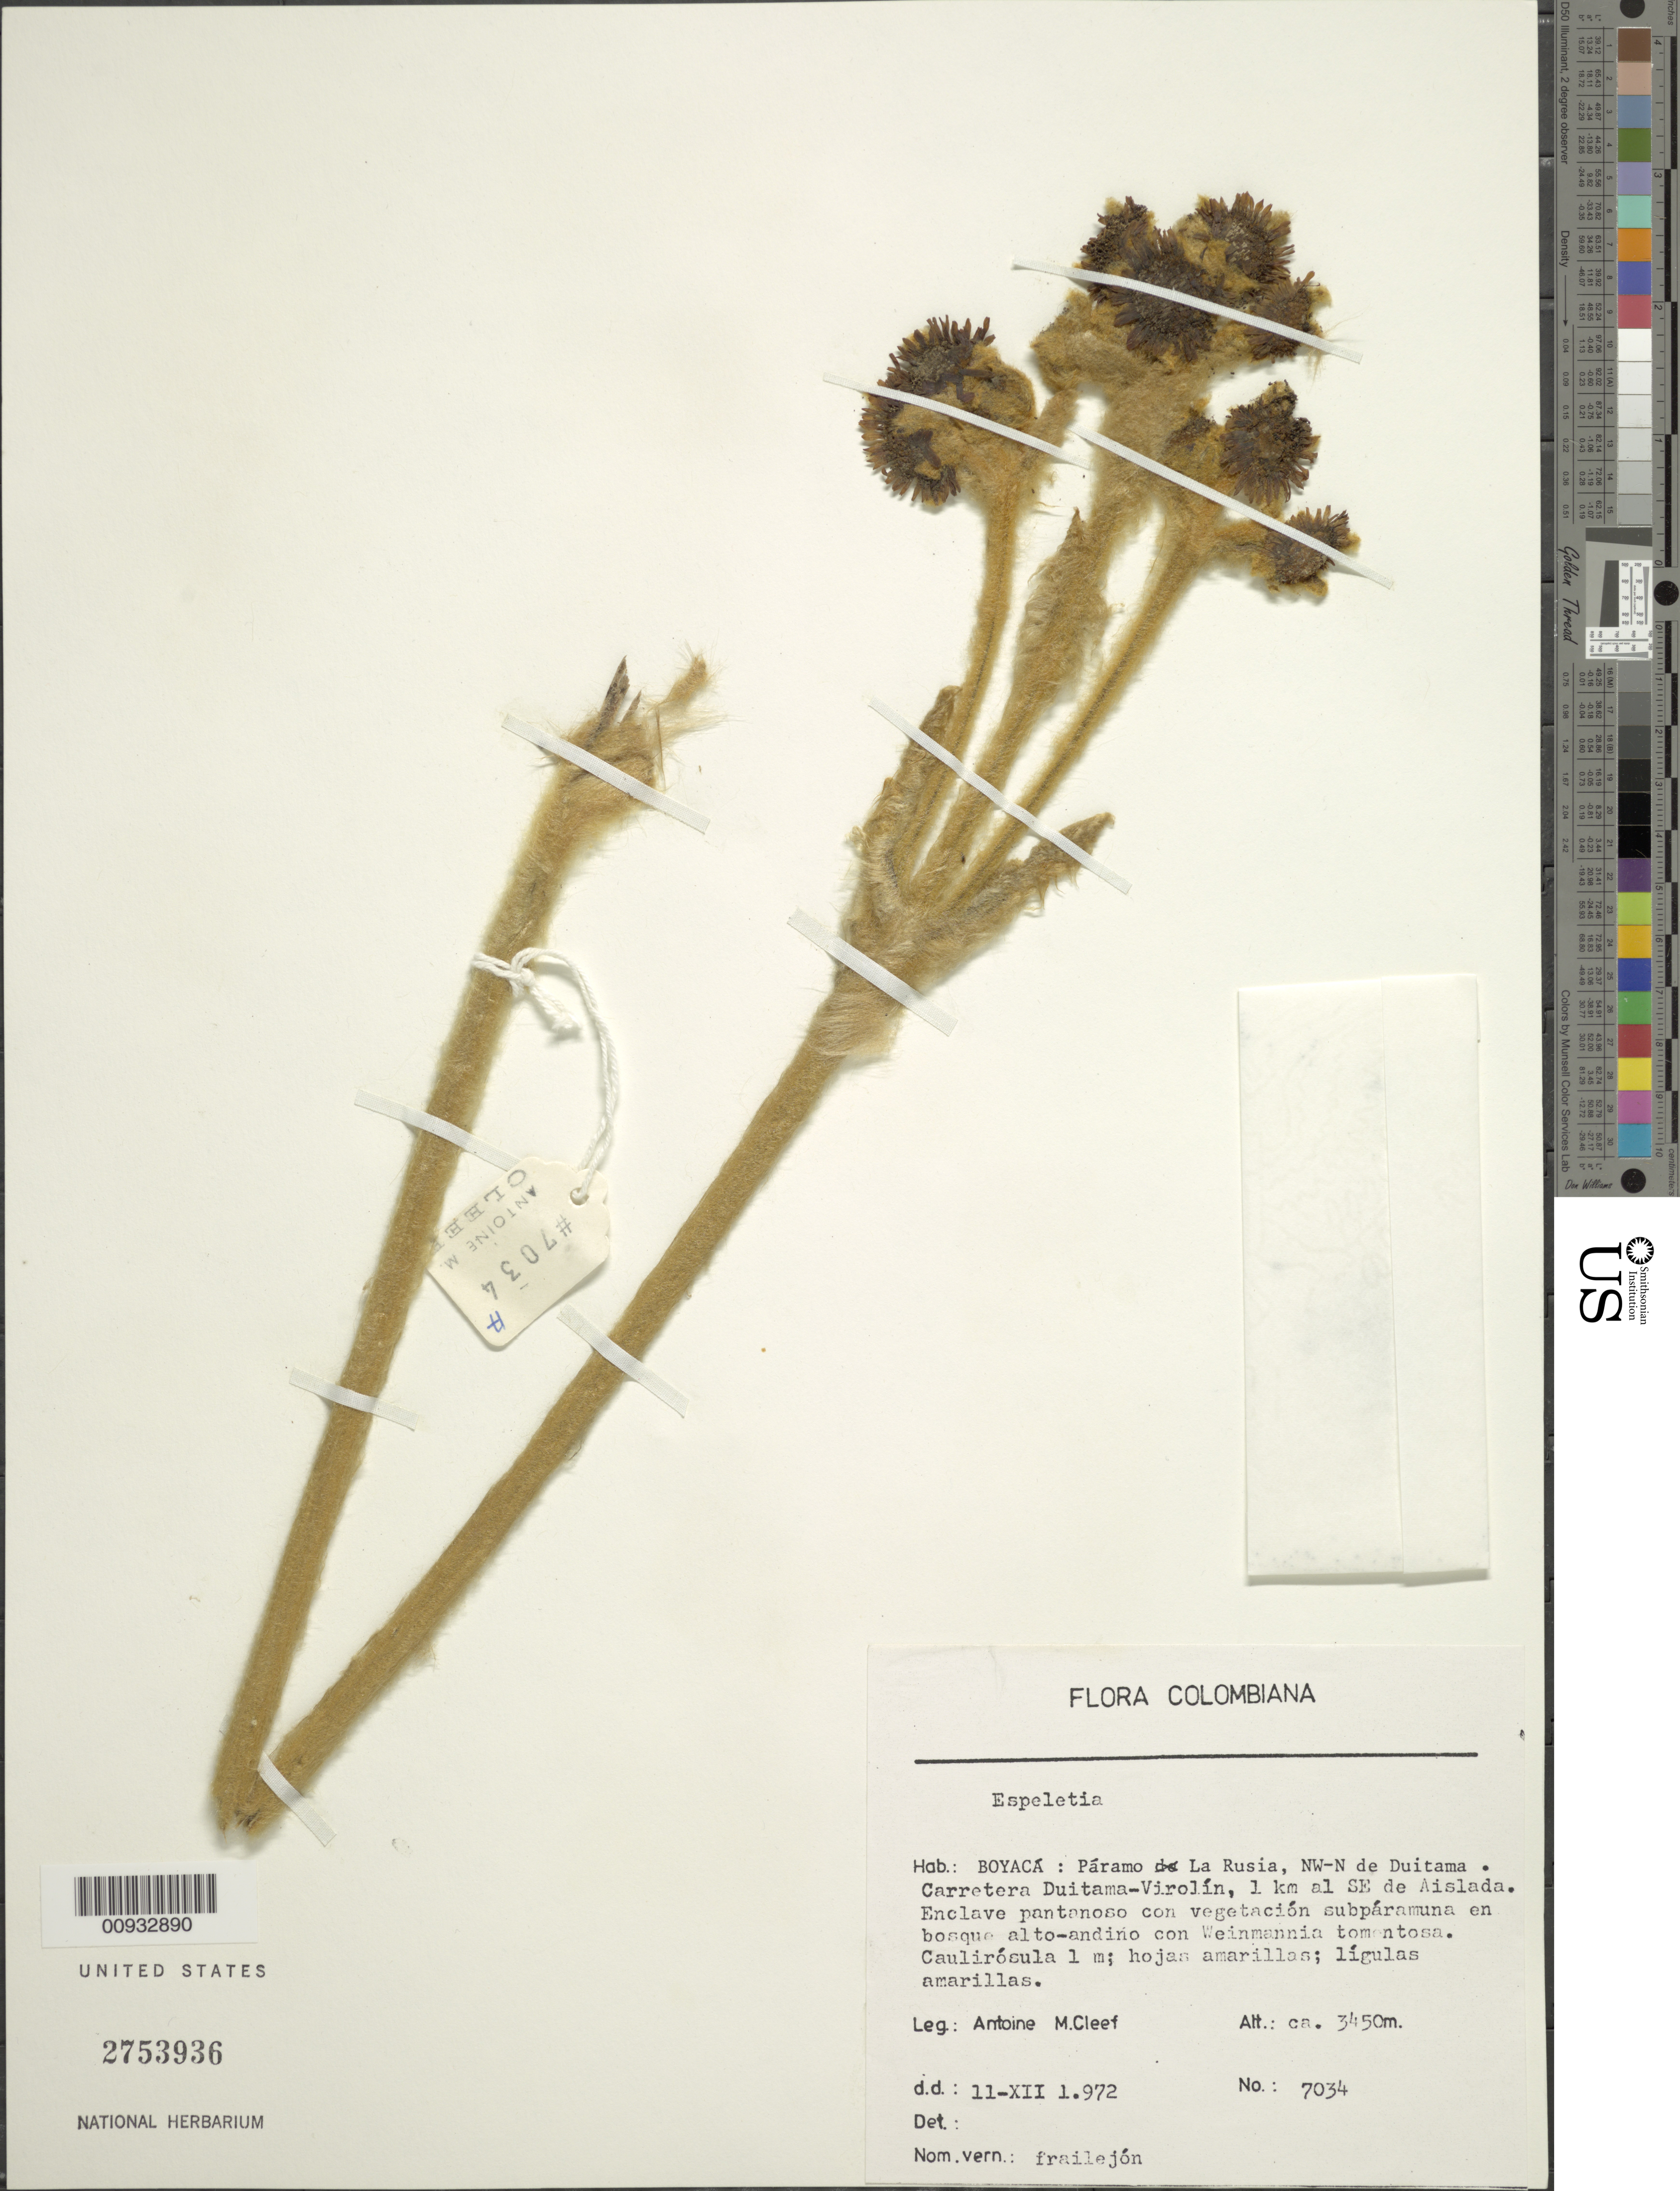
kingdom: Plantae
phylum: Tracheophyta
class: Magnoliopsida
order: Asterales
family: Asteraceae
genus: Espeletia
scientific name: Espeletia murilloi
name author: Cuatrec.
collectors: A. M. Cleef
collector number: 7034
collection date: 1972-12-11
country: Colombia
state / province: Boyacá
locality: Paramo La Rusia, NW-N de Duitama, Carretera Duitama-Virolin, 1 km al SE de Aislada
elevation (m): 3450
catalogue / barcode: US 2753936